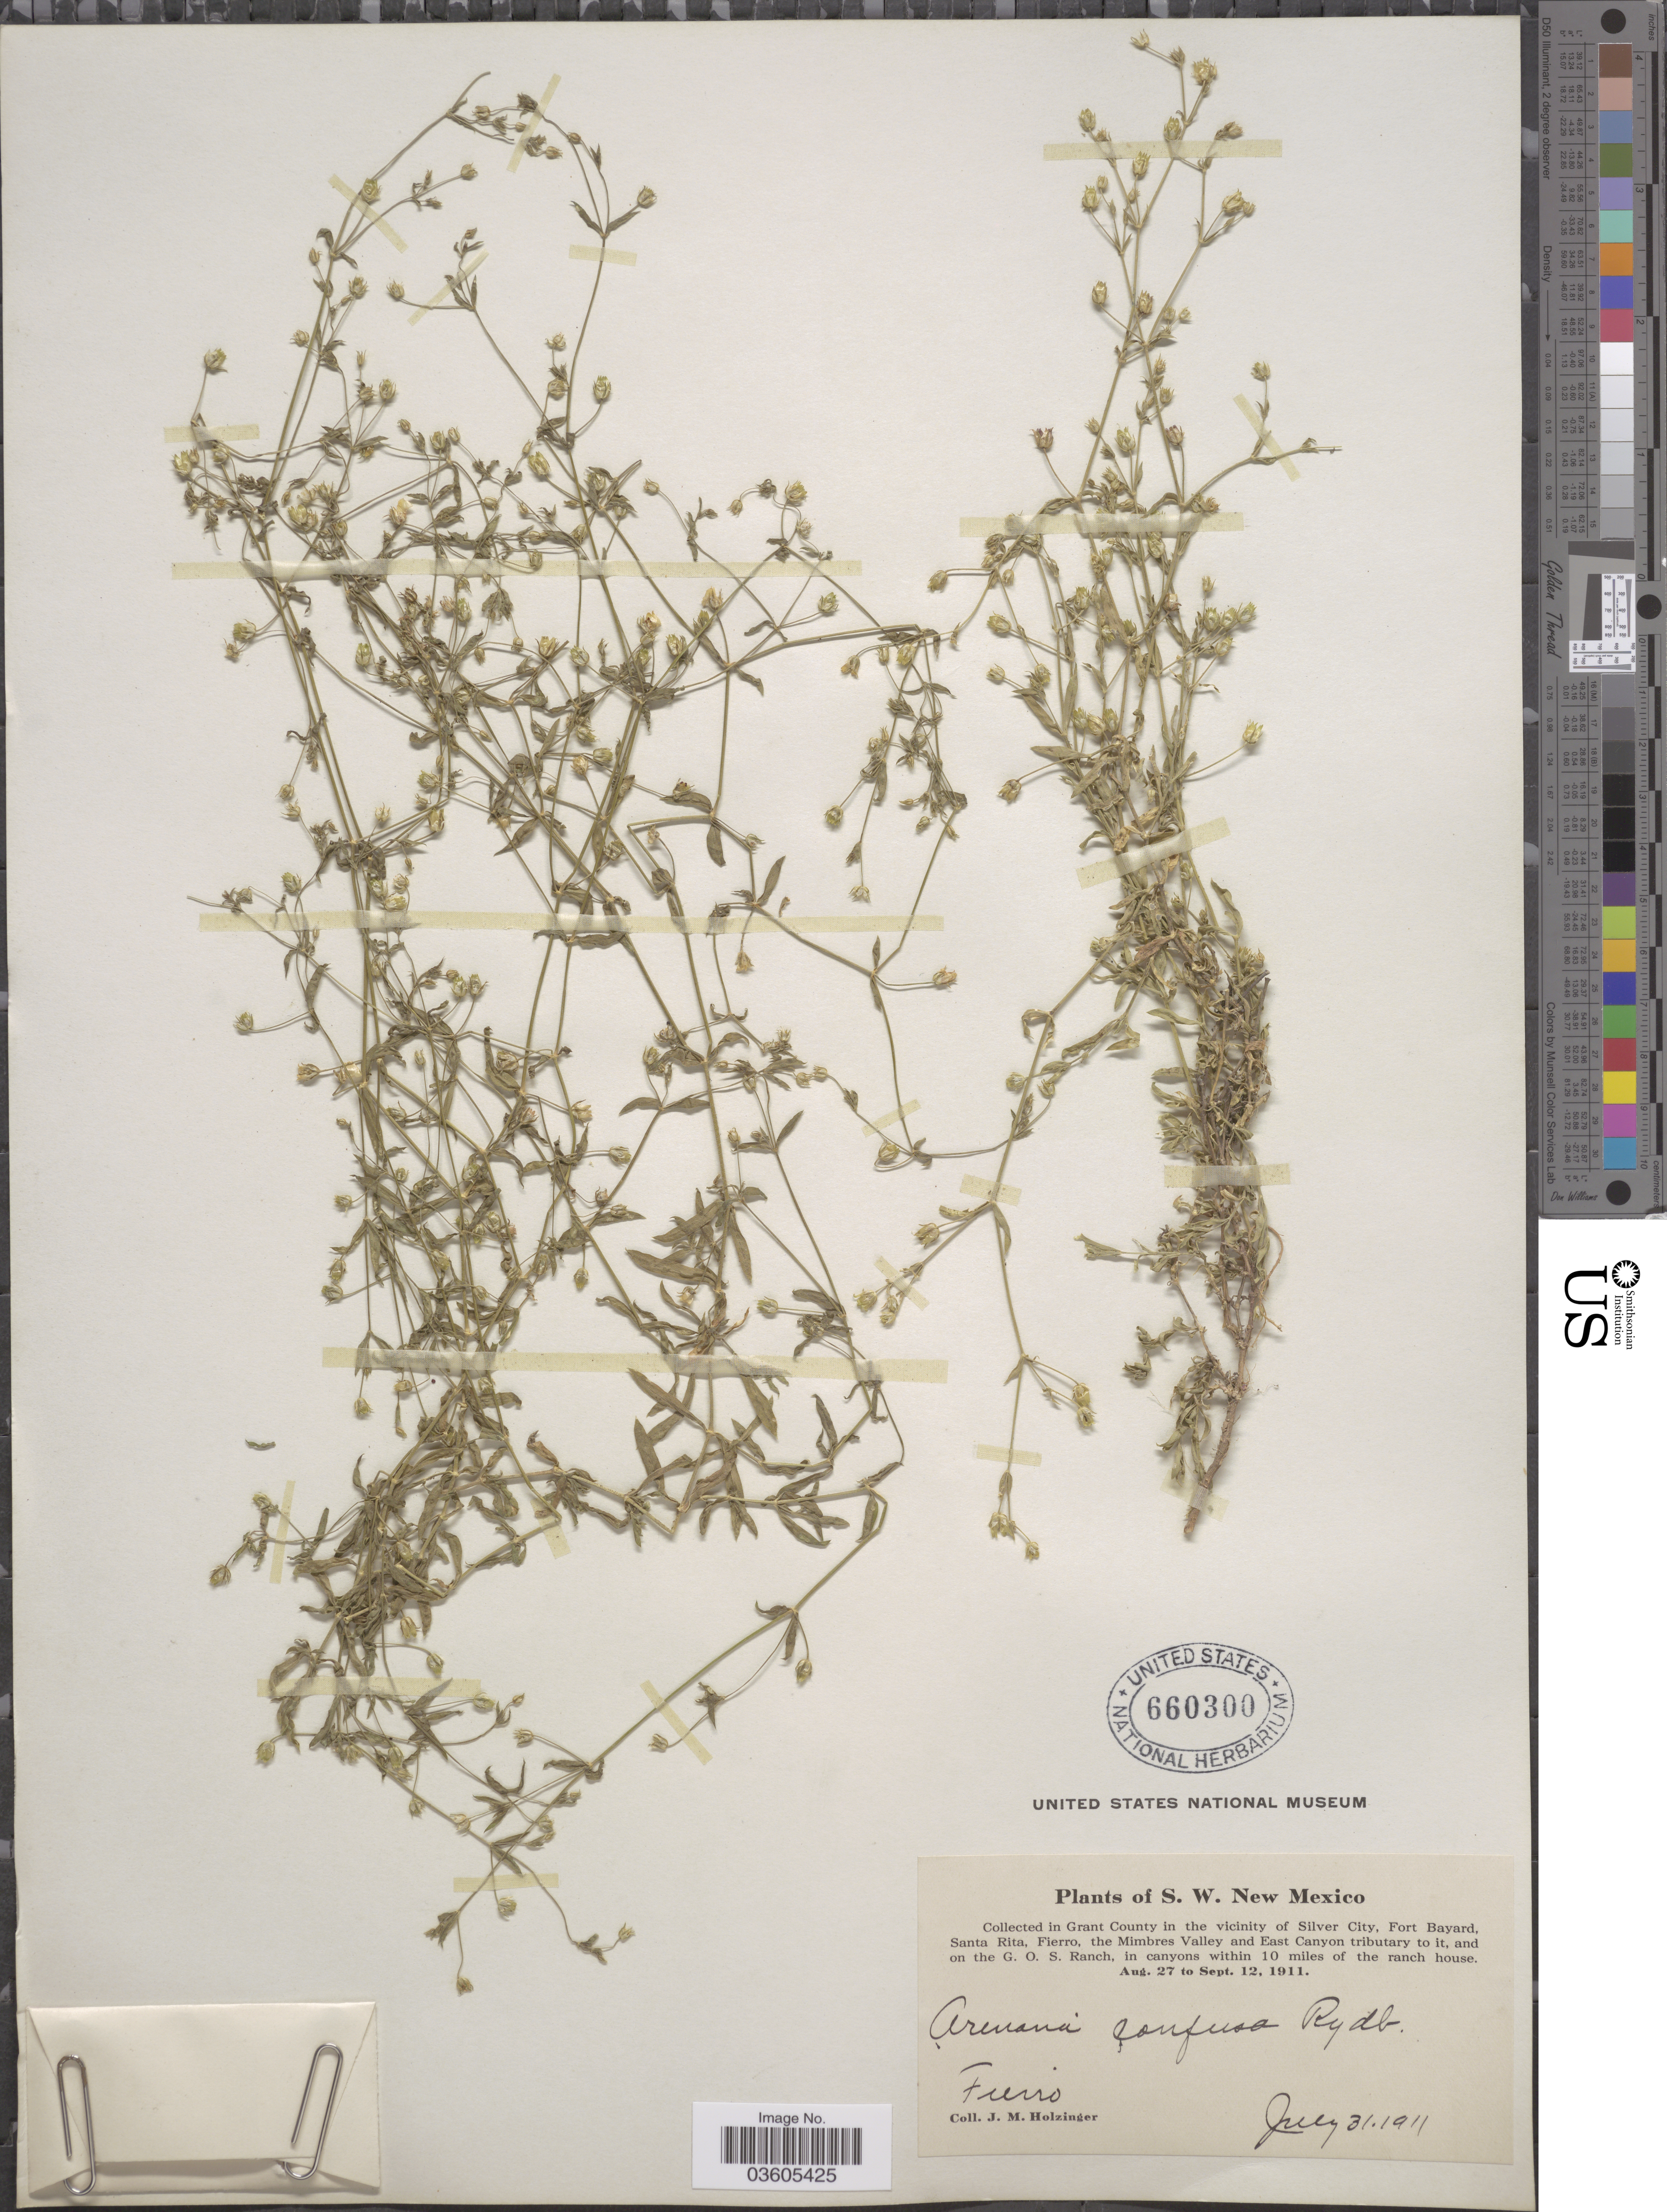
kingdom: Plantae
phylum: Tracheophyta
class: Magnoliopsida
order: Caryophyllales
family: Caryophyllaceae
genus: Arenaria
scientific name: Arenaria confusa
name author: Rydb.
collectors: J. M. Holzinger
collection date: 1911-07-31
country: United States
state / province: New Mexico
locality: S. W. New Mexico. In Grant County in the vicinity of Fierro, in canyons within 10 miles of the ranch house.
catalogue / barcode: US 660300